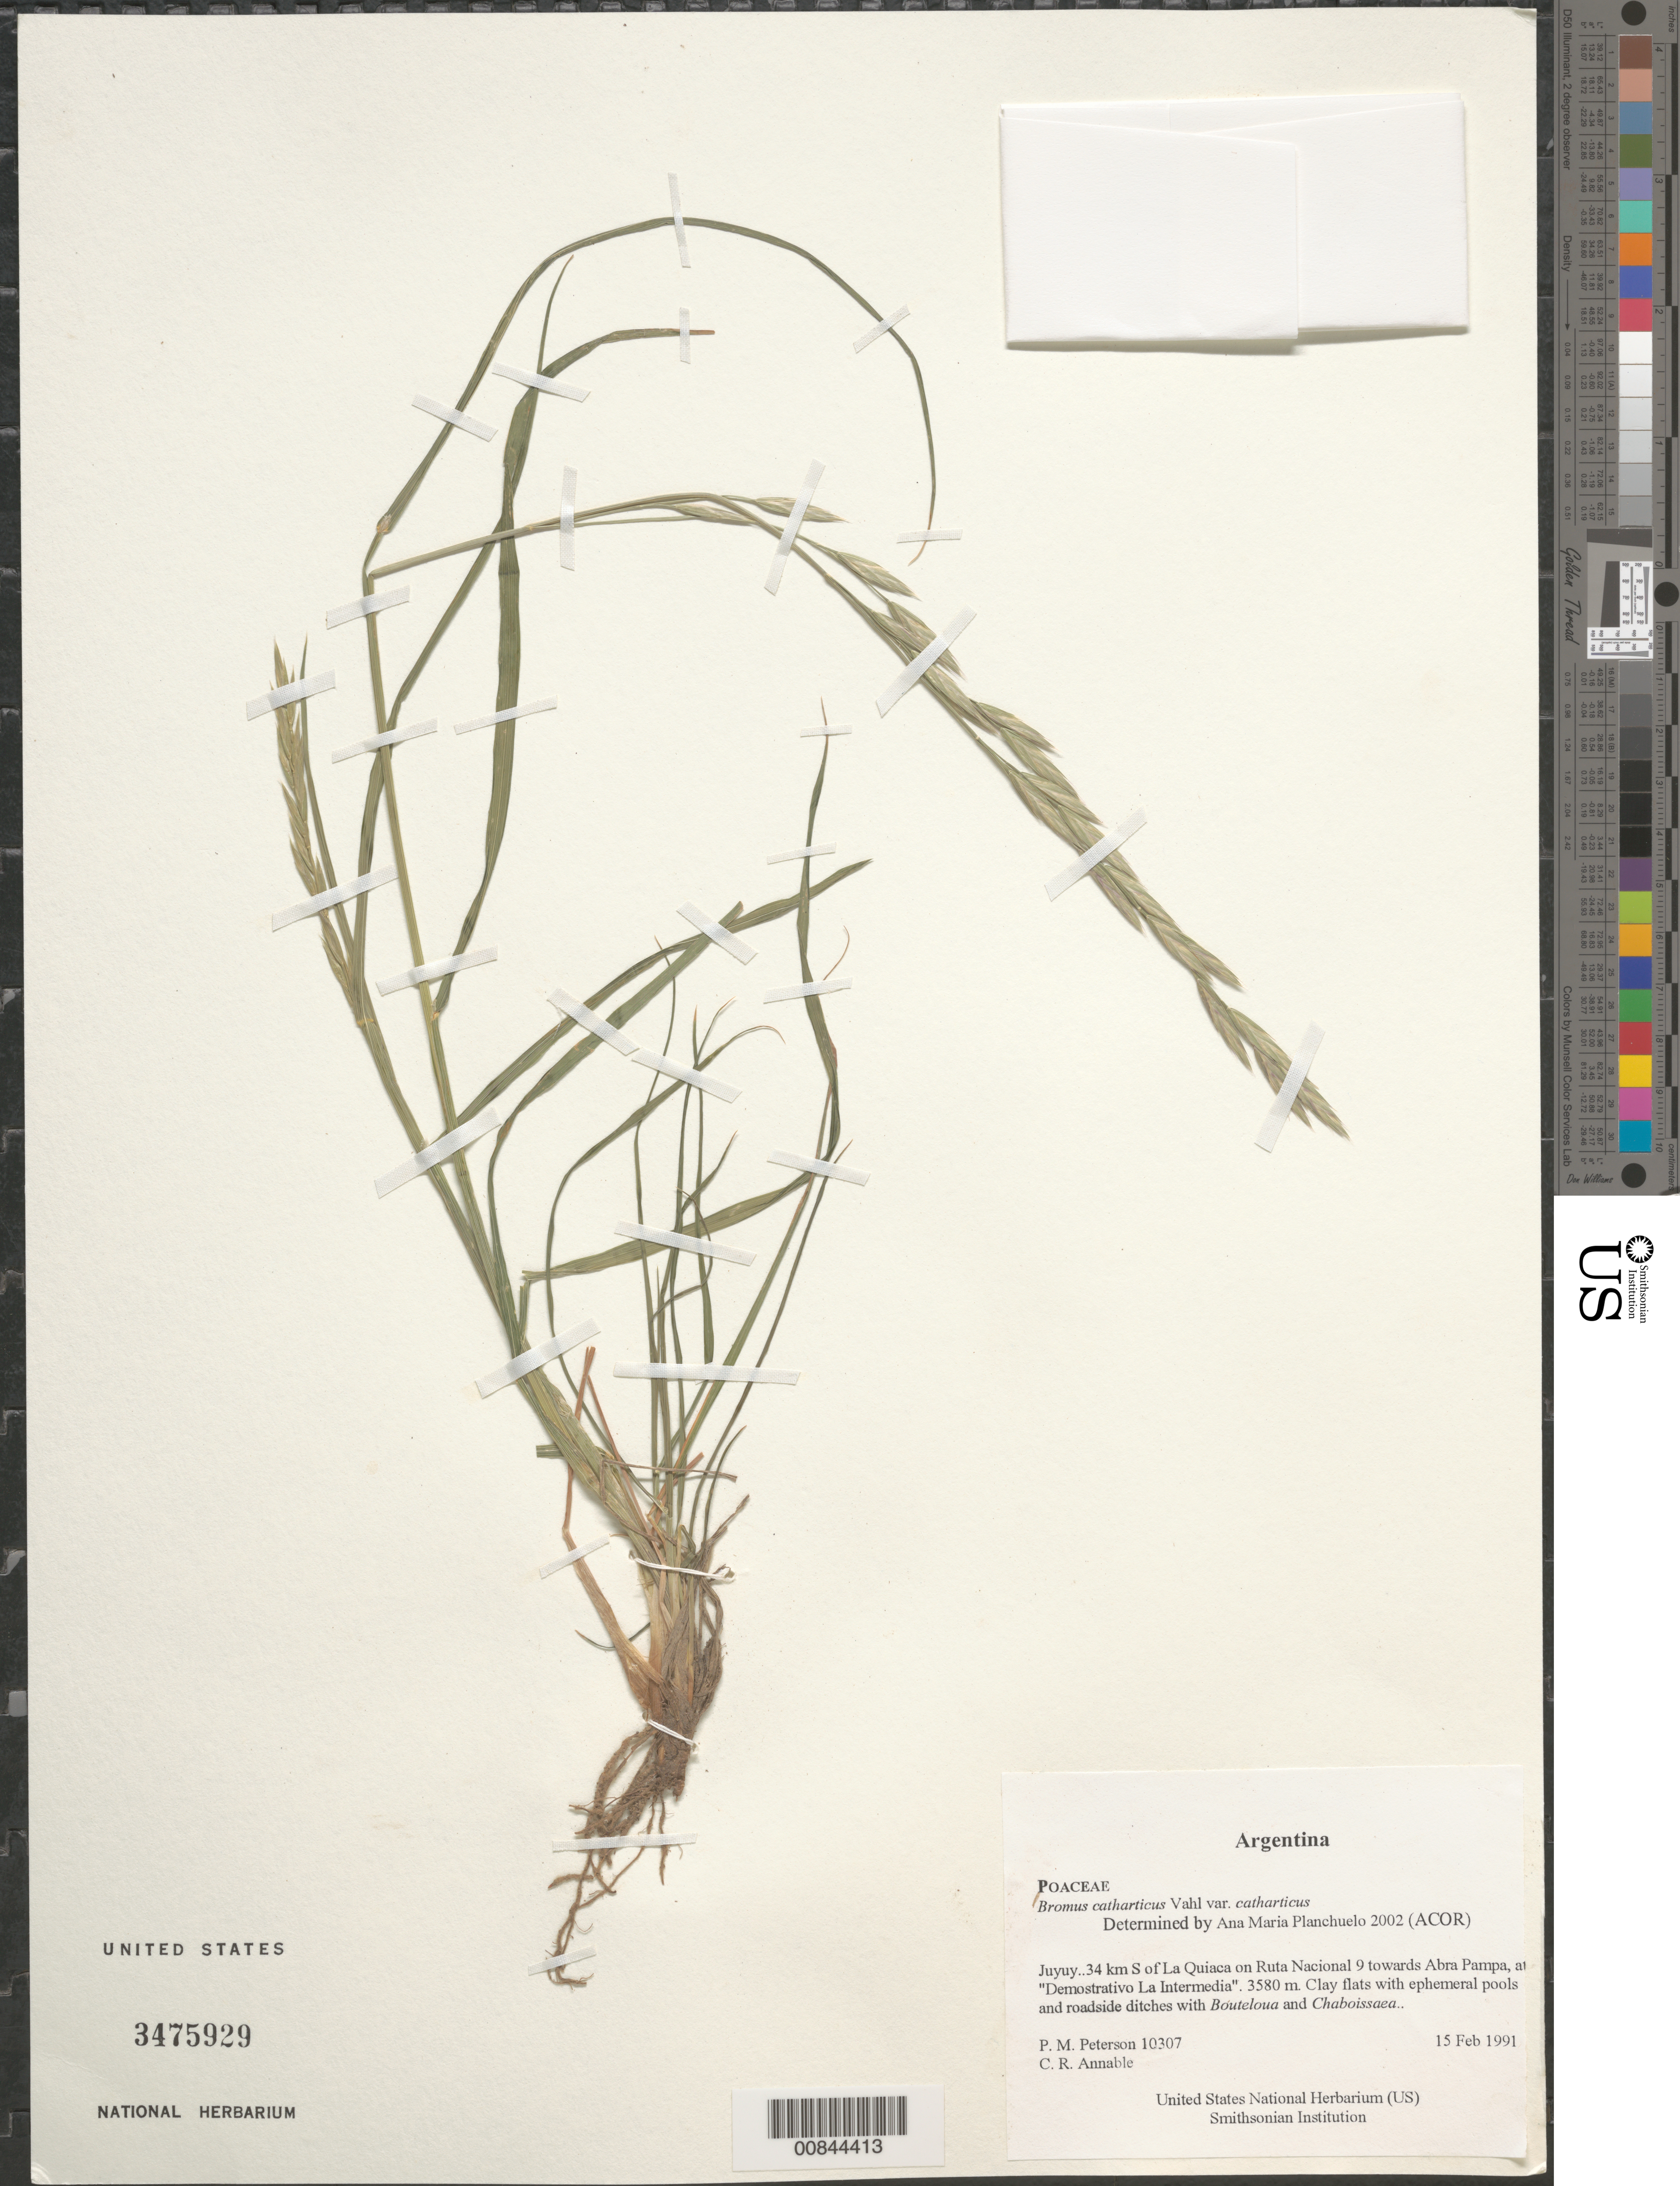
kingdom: Plantae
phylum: Tracheophyta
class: Liliopsida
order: Poales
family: Poaceae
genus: Bromus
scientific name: Bromus catharticus var. catharticus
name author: Vahl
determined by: Planchuelo, A. M.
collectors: P. M. Peterson & C. R. Annable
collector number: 10307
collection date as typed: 15 Feb 1991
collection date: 1991-02-15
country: Argentina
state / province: Jujuy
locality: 34 km S of La Quiaca on Ruta Nacional 9 towards Abra Pampa, at "Demostrativo La Intermedia".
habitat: Clay flats with ephemeral pools and roadside ditches with Bouteloua and Chaboissaea.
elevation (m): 3580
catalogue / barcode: US 3475929